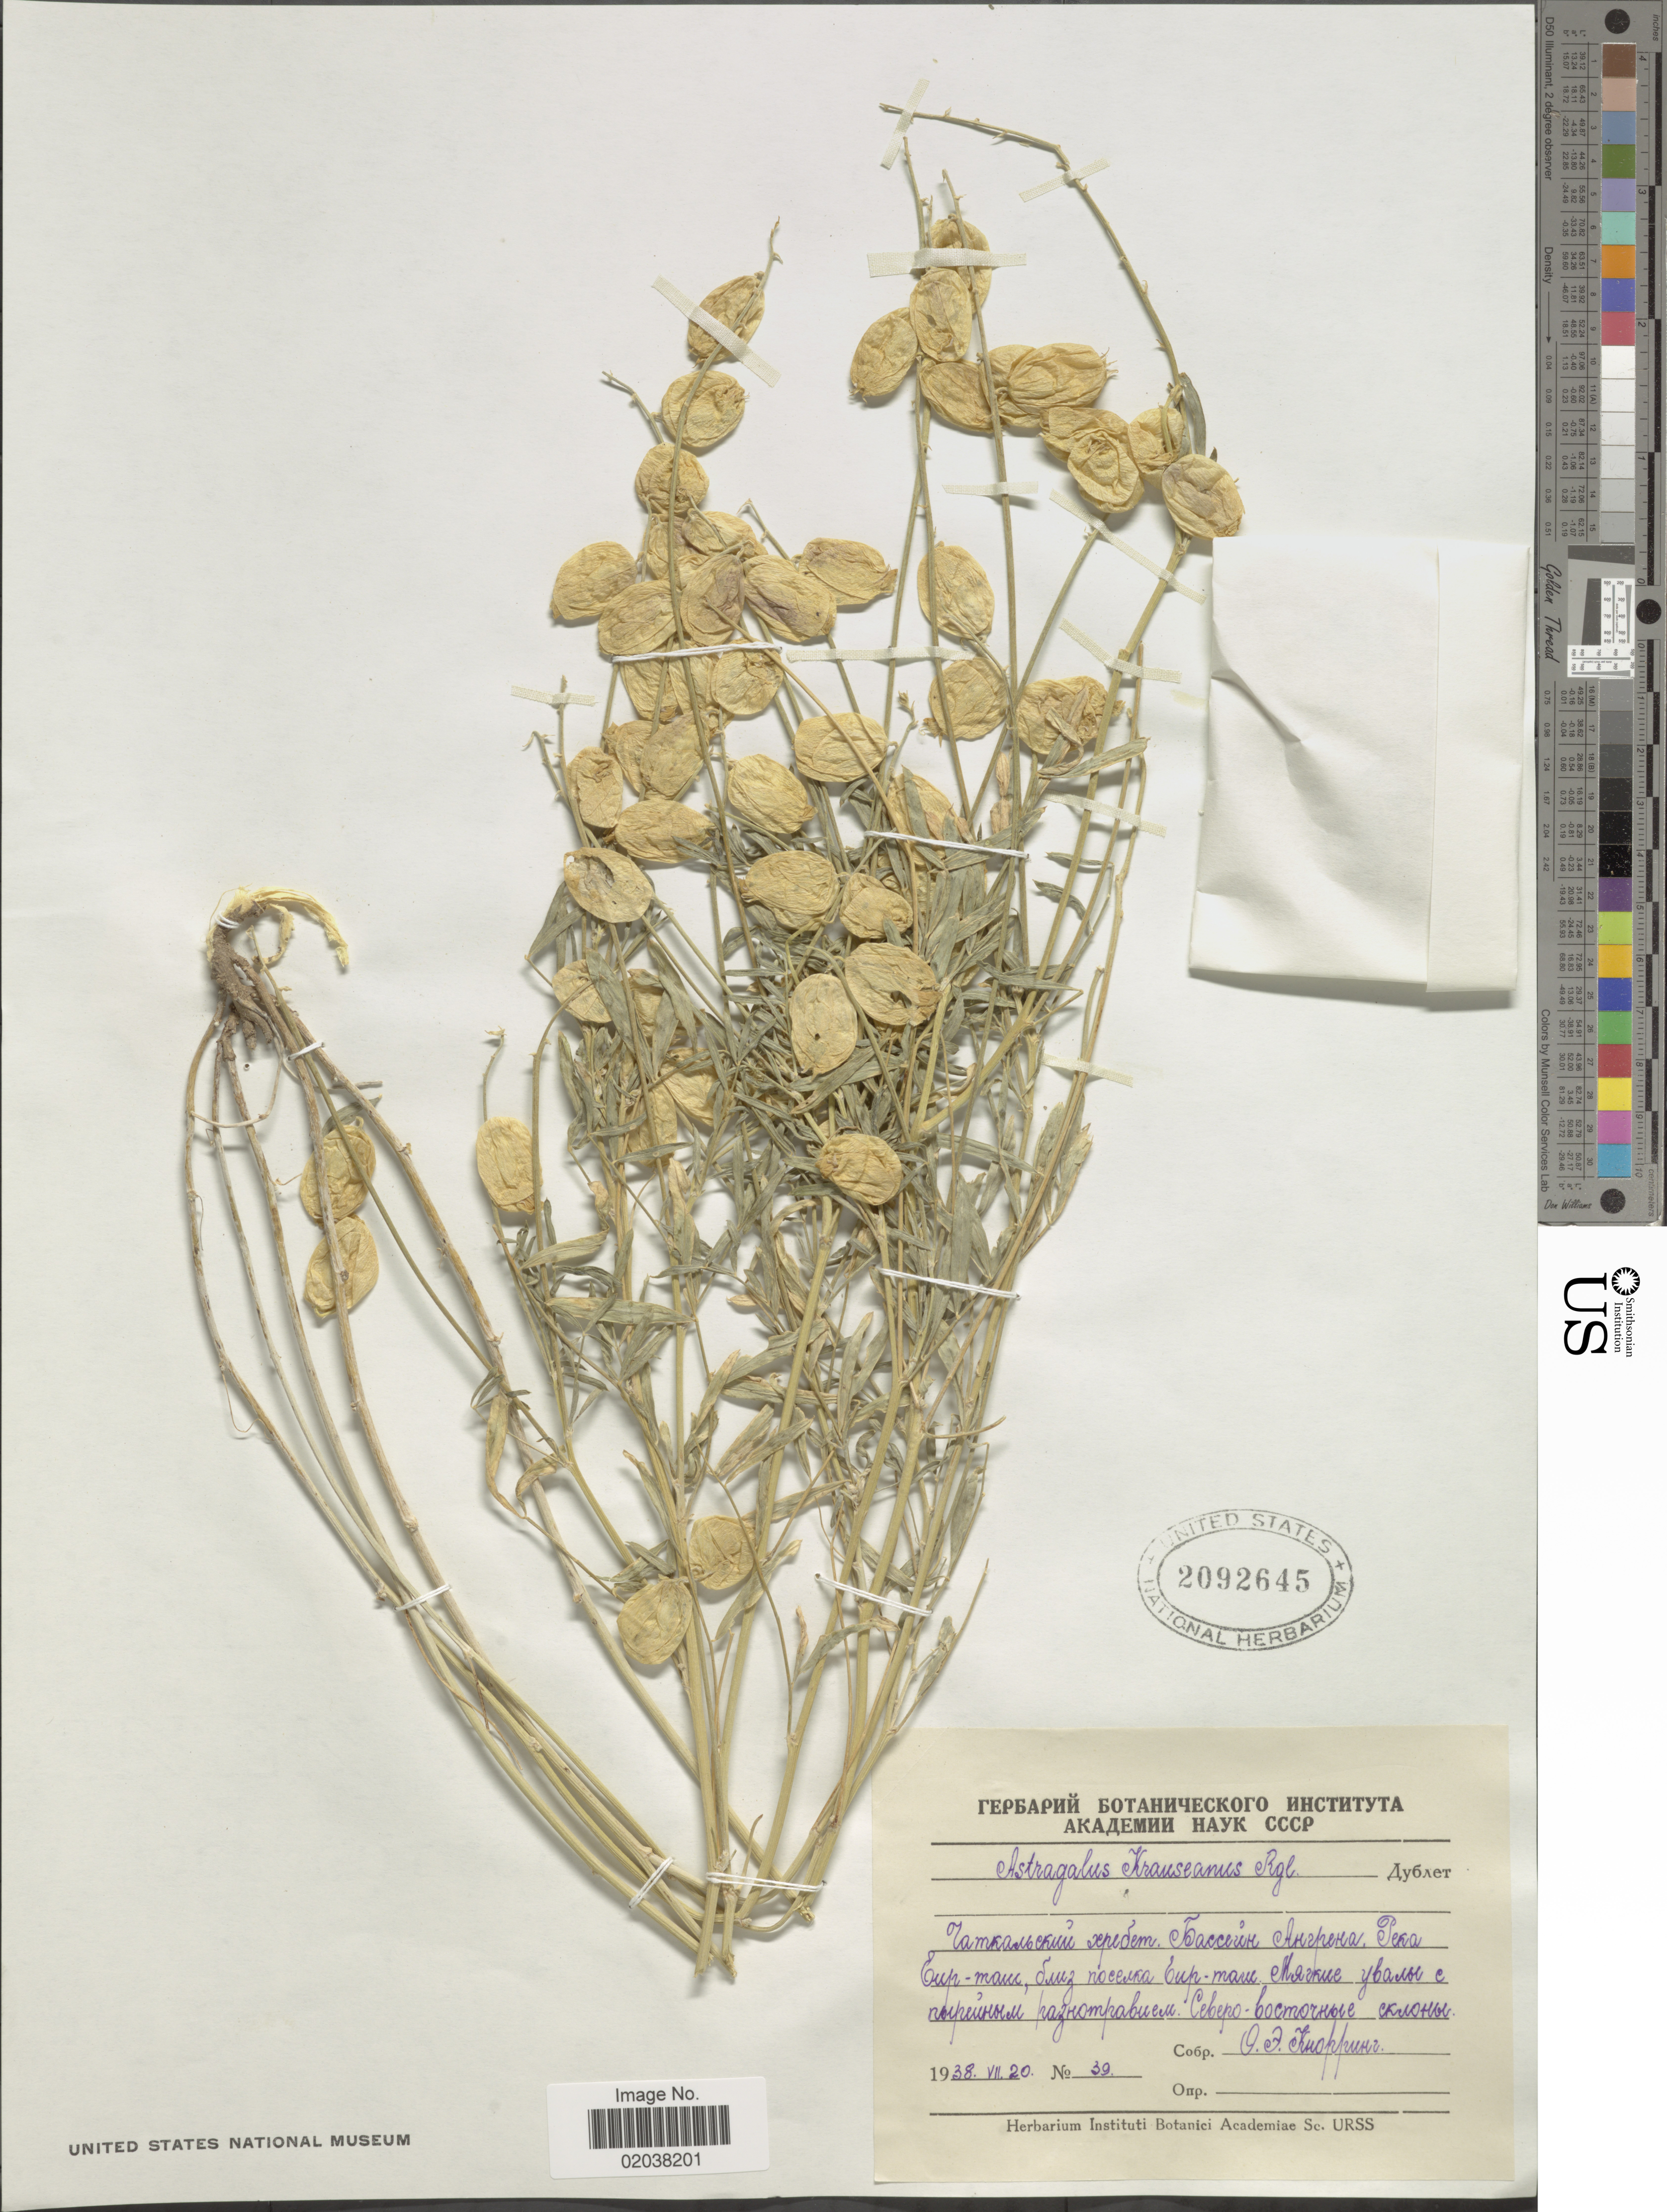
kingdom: Plantae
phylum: Tracheophyta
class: Magnoliopsida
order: Fabales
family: Fabaceae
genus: Astragalus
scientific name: Astragalus krauseanus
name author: Regel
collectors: O. Knorring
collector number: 39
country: Uzbekistan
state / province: Toshkent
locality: Chatkal Mountain range, near Angren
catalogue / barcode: US 2092645